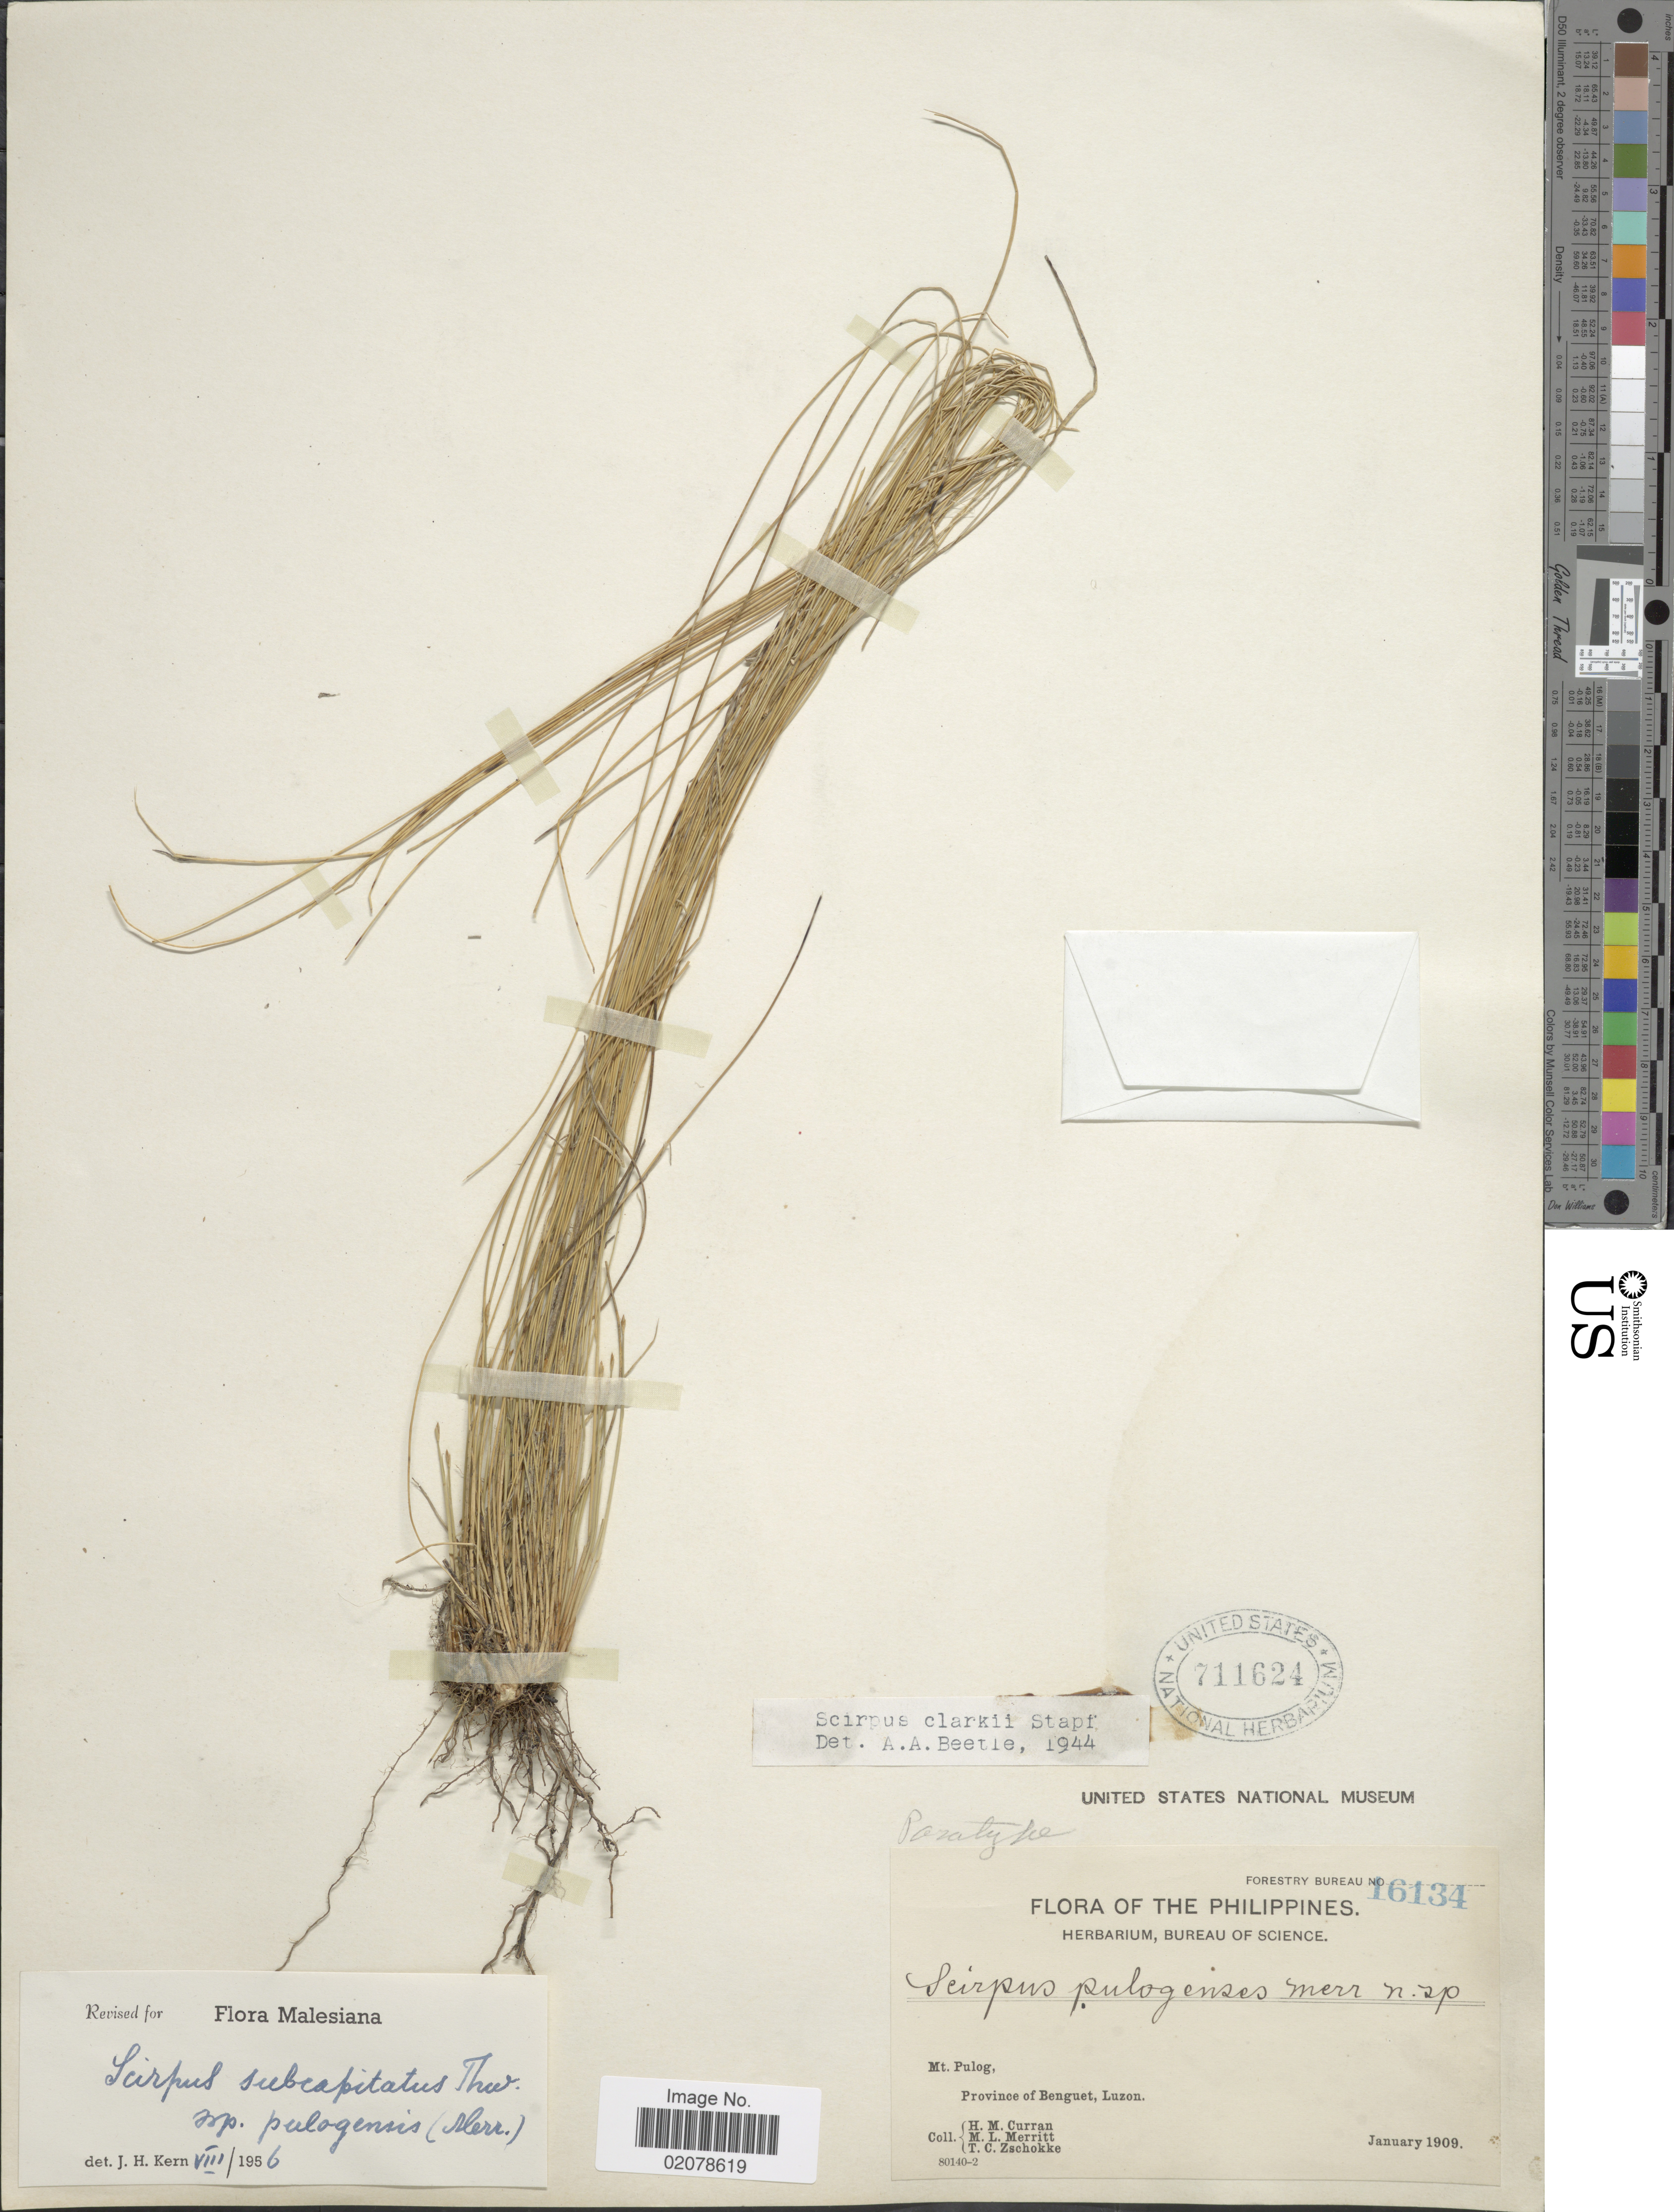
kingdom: Plantae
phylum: Tracheophyta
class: Liliopsida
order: Poales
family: Cyperaceae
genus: Trichophorum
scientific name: Trichophorum subcapitatum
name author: (Thwaites & Hook.) D.A. Simpson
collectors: H. M. Curran, M. L. Merritt & T. C. Zschokke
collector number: Forestry Bureau 16134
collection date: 1909-01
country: Philippines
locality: Mt. Pulog, Province of Benguet, Luzon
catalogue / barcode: US 711624